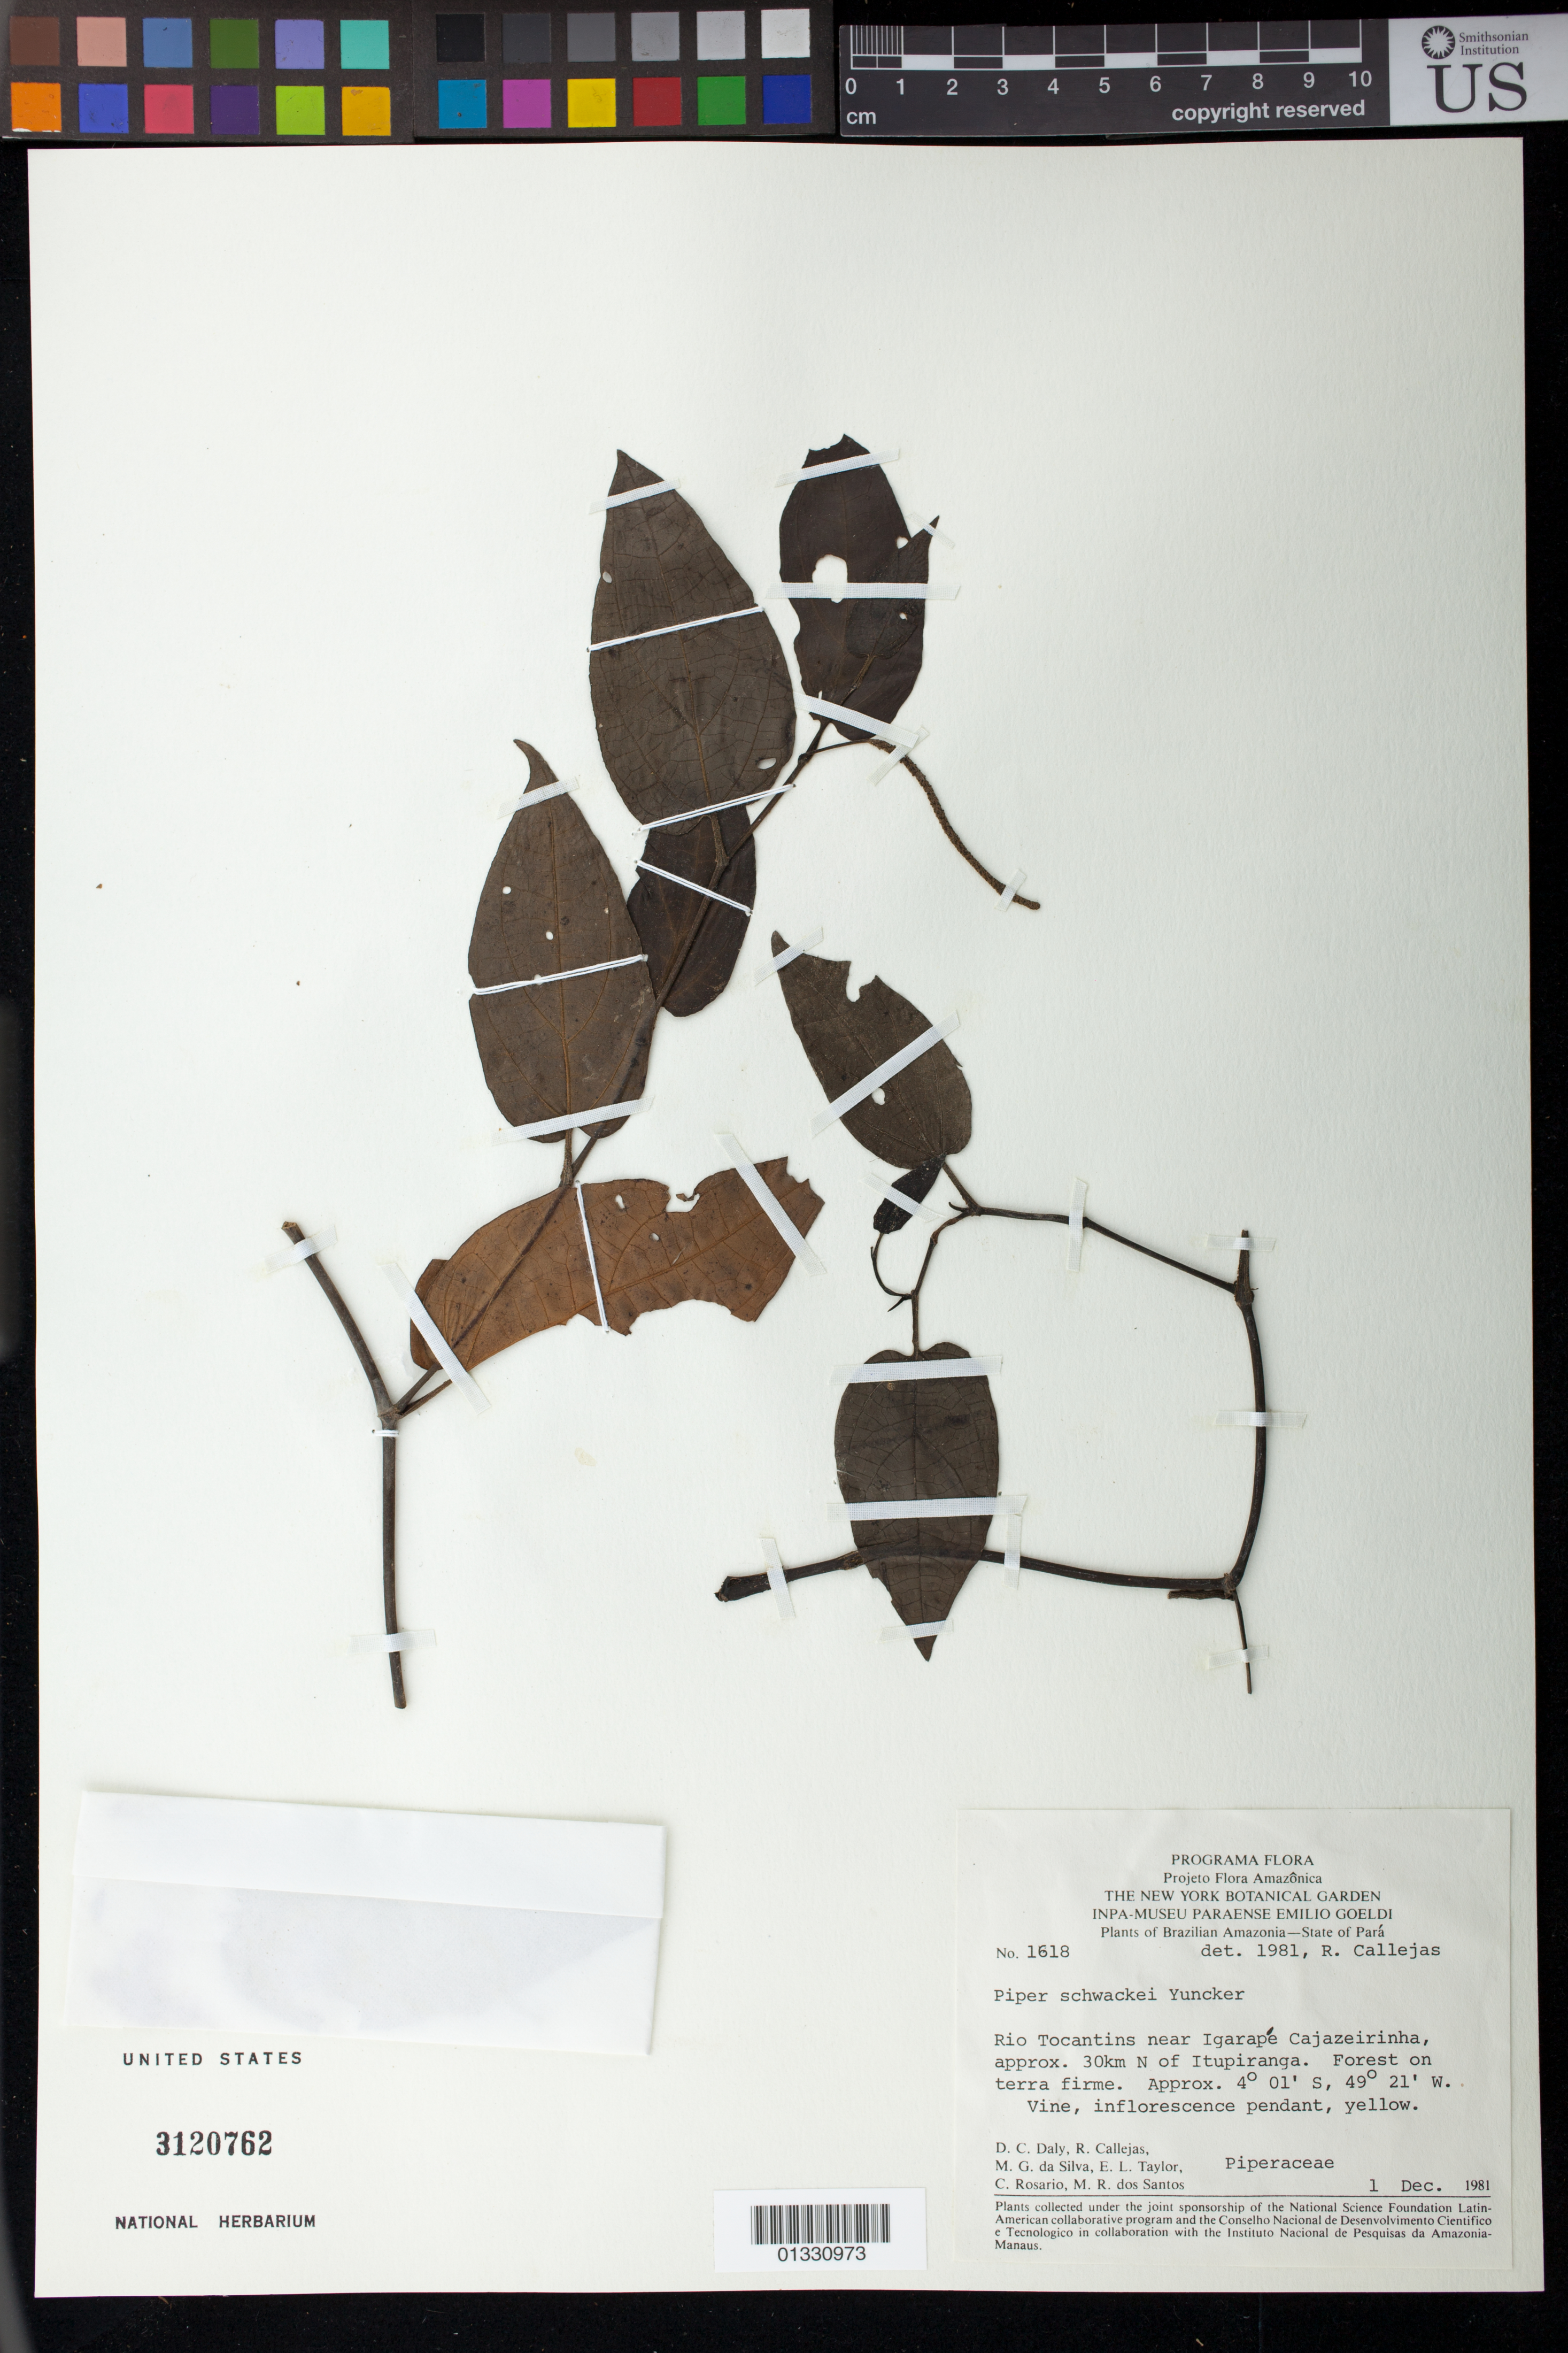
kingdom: Plantae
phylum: Tracheophyta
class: Magnoliopsida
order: Piperales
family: Piperaceae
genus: Piper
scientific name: Piper schwackei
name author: C. DC.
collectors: D. C. Daly, R. Callejas, M. G. Silva, E. L. Taylor, C. S. Rosário & M. R. dos Santos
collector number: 1618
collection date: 1981-12-01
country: Brazil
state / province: Pará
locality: Rio Tocantins near Igarapé Cajazeirinha, approx. 30km N of Itupiranga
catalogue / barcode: US 3120762